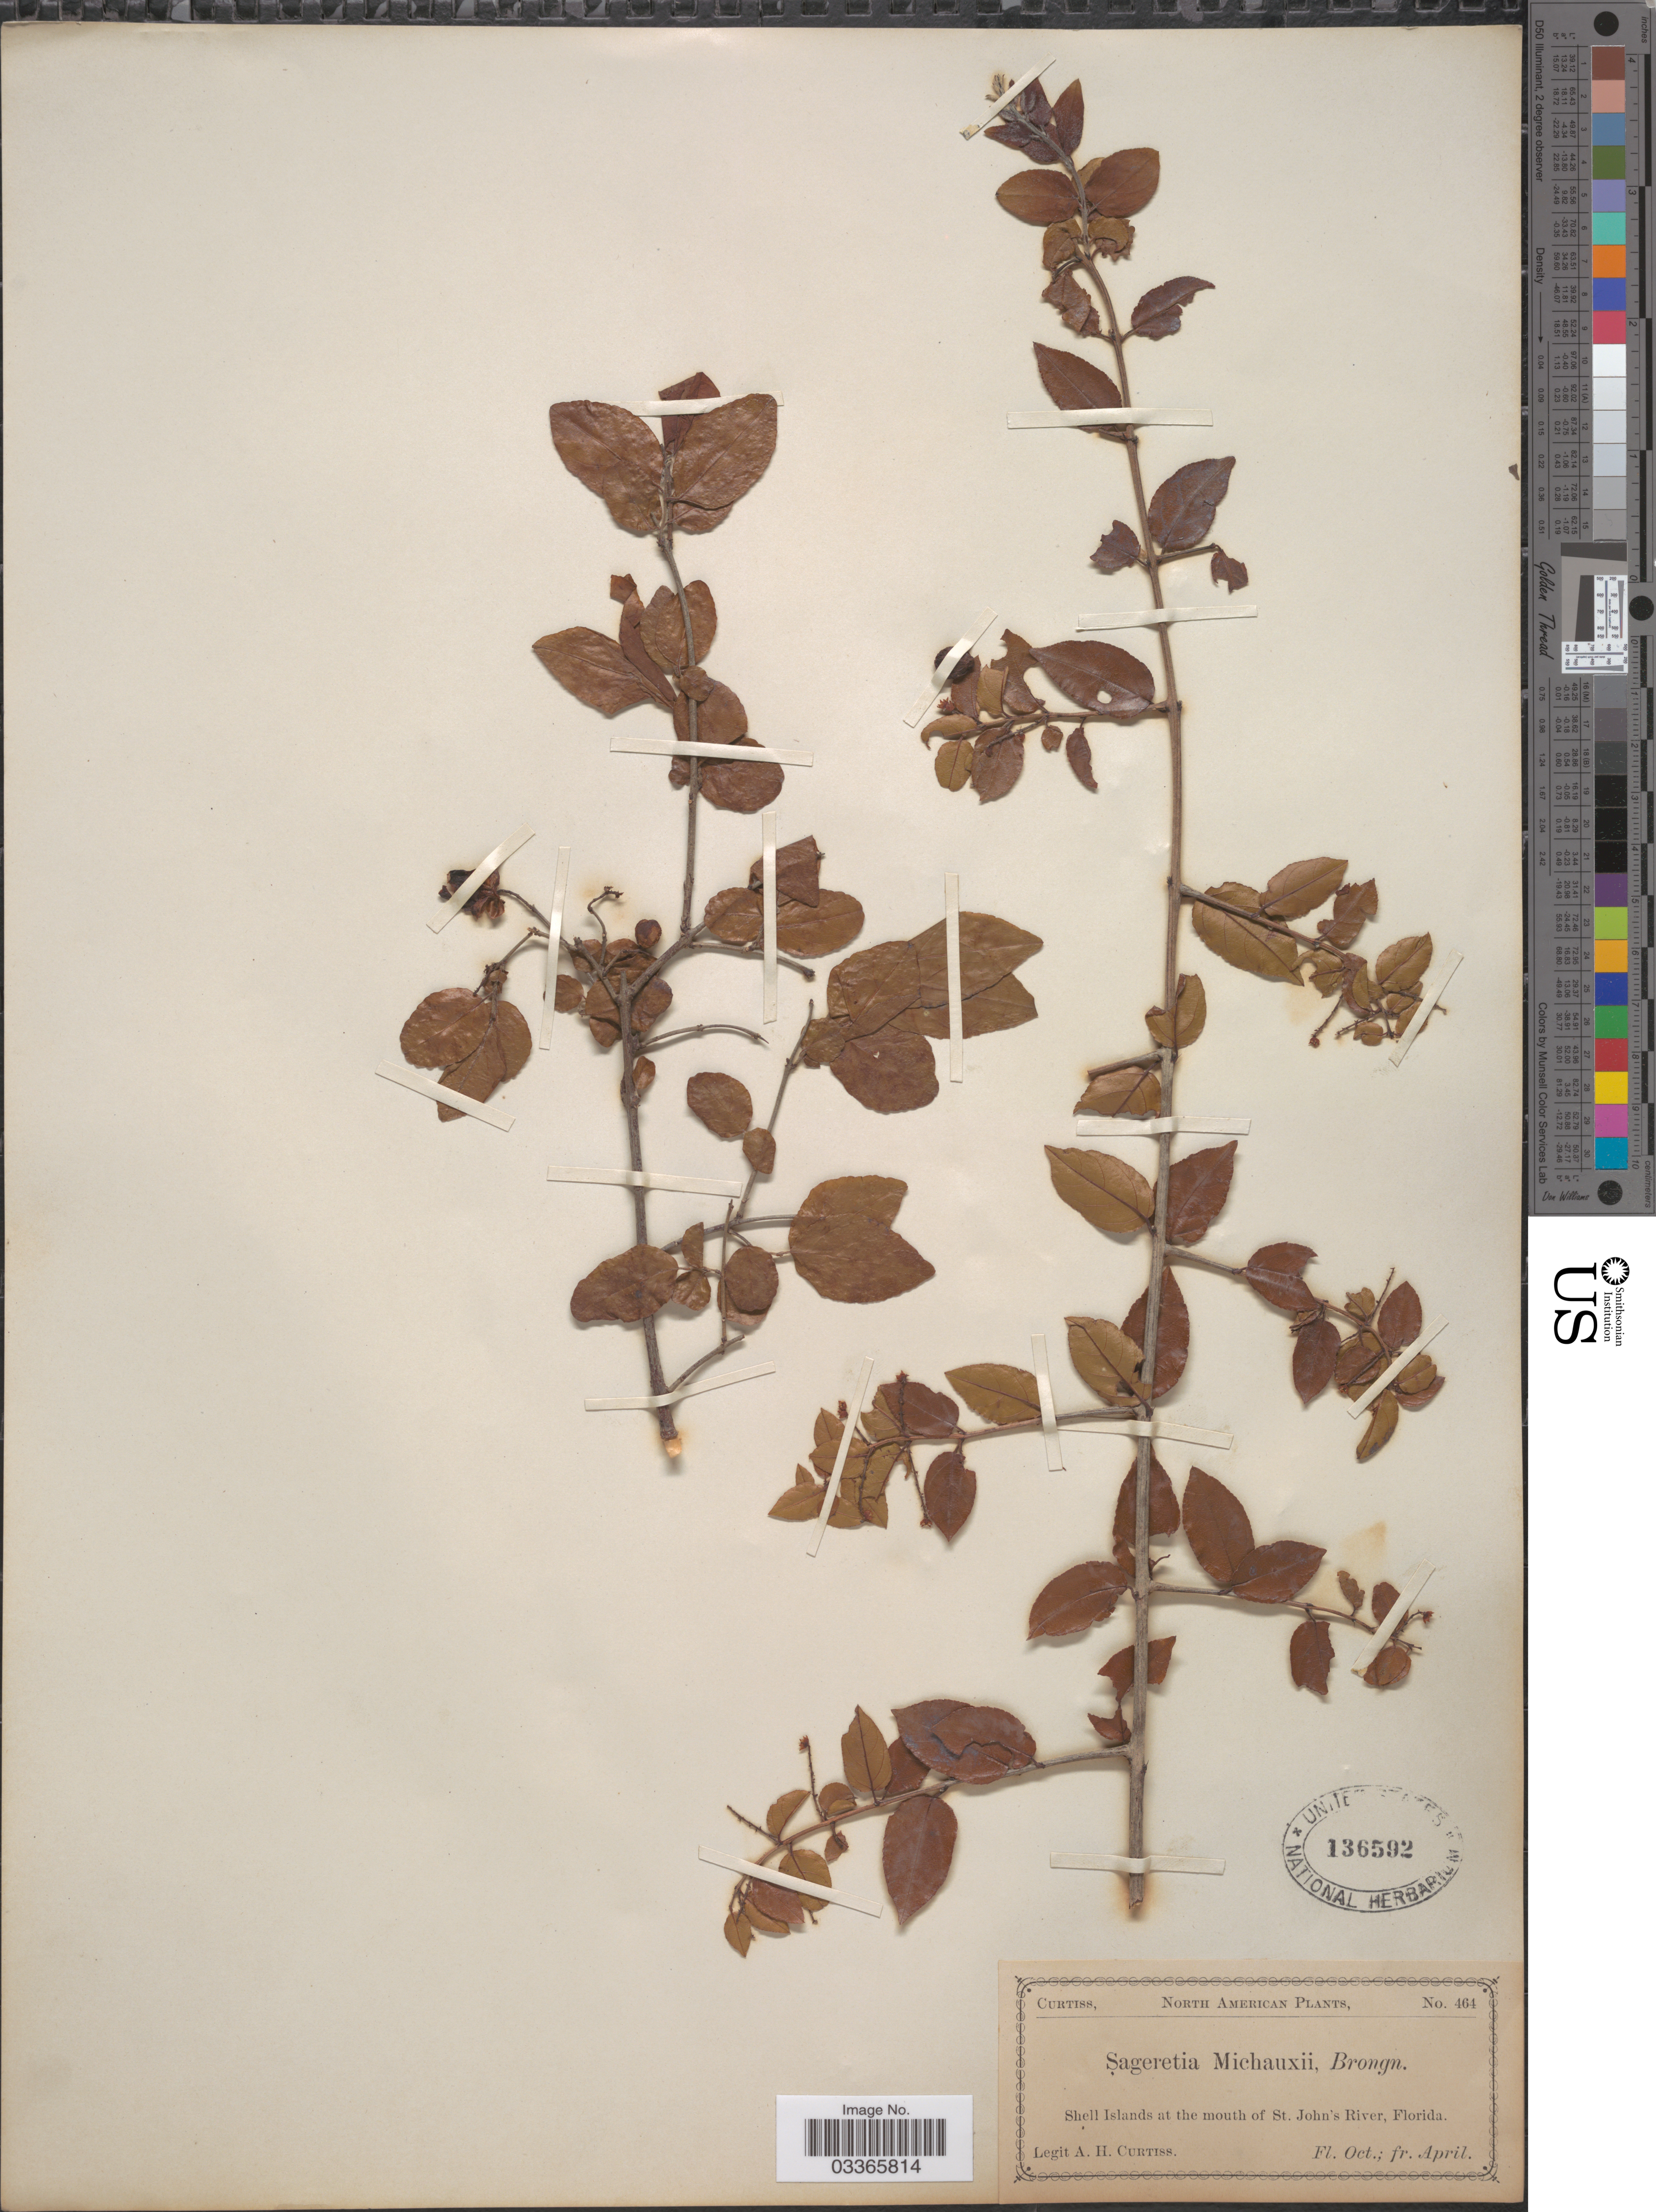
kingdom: Plantae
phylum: Tracheophyta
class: Magnoliopsida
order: Rosales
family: Rhamnaceae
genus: Sageretia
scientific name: Sageretia minutiflora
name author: (Michx.) Trel.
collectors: A. H. Curtiss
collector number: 464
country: United States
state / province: Florida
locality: Shell Islands at the mouth of St. John's River.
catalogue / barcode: US 136592